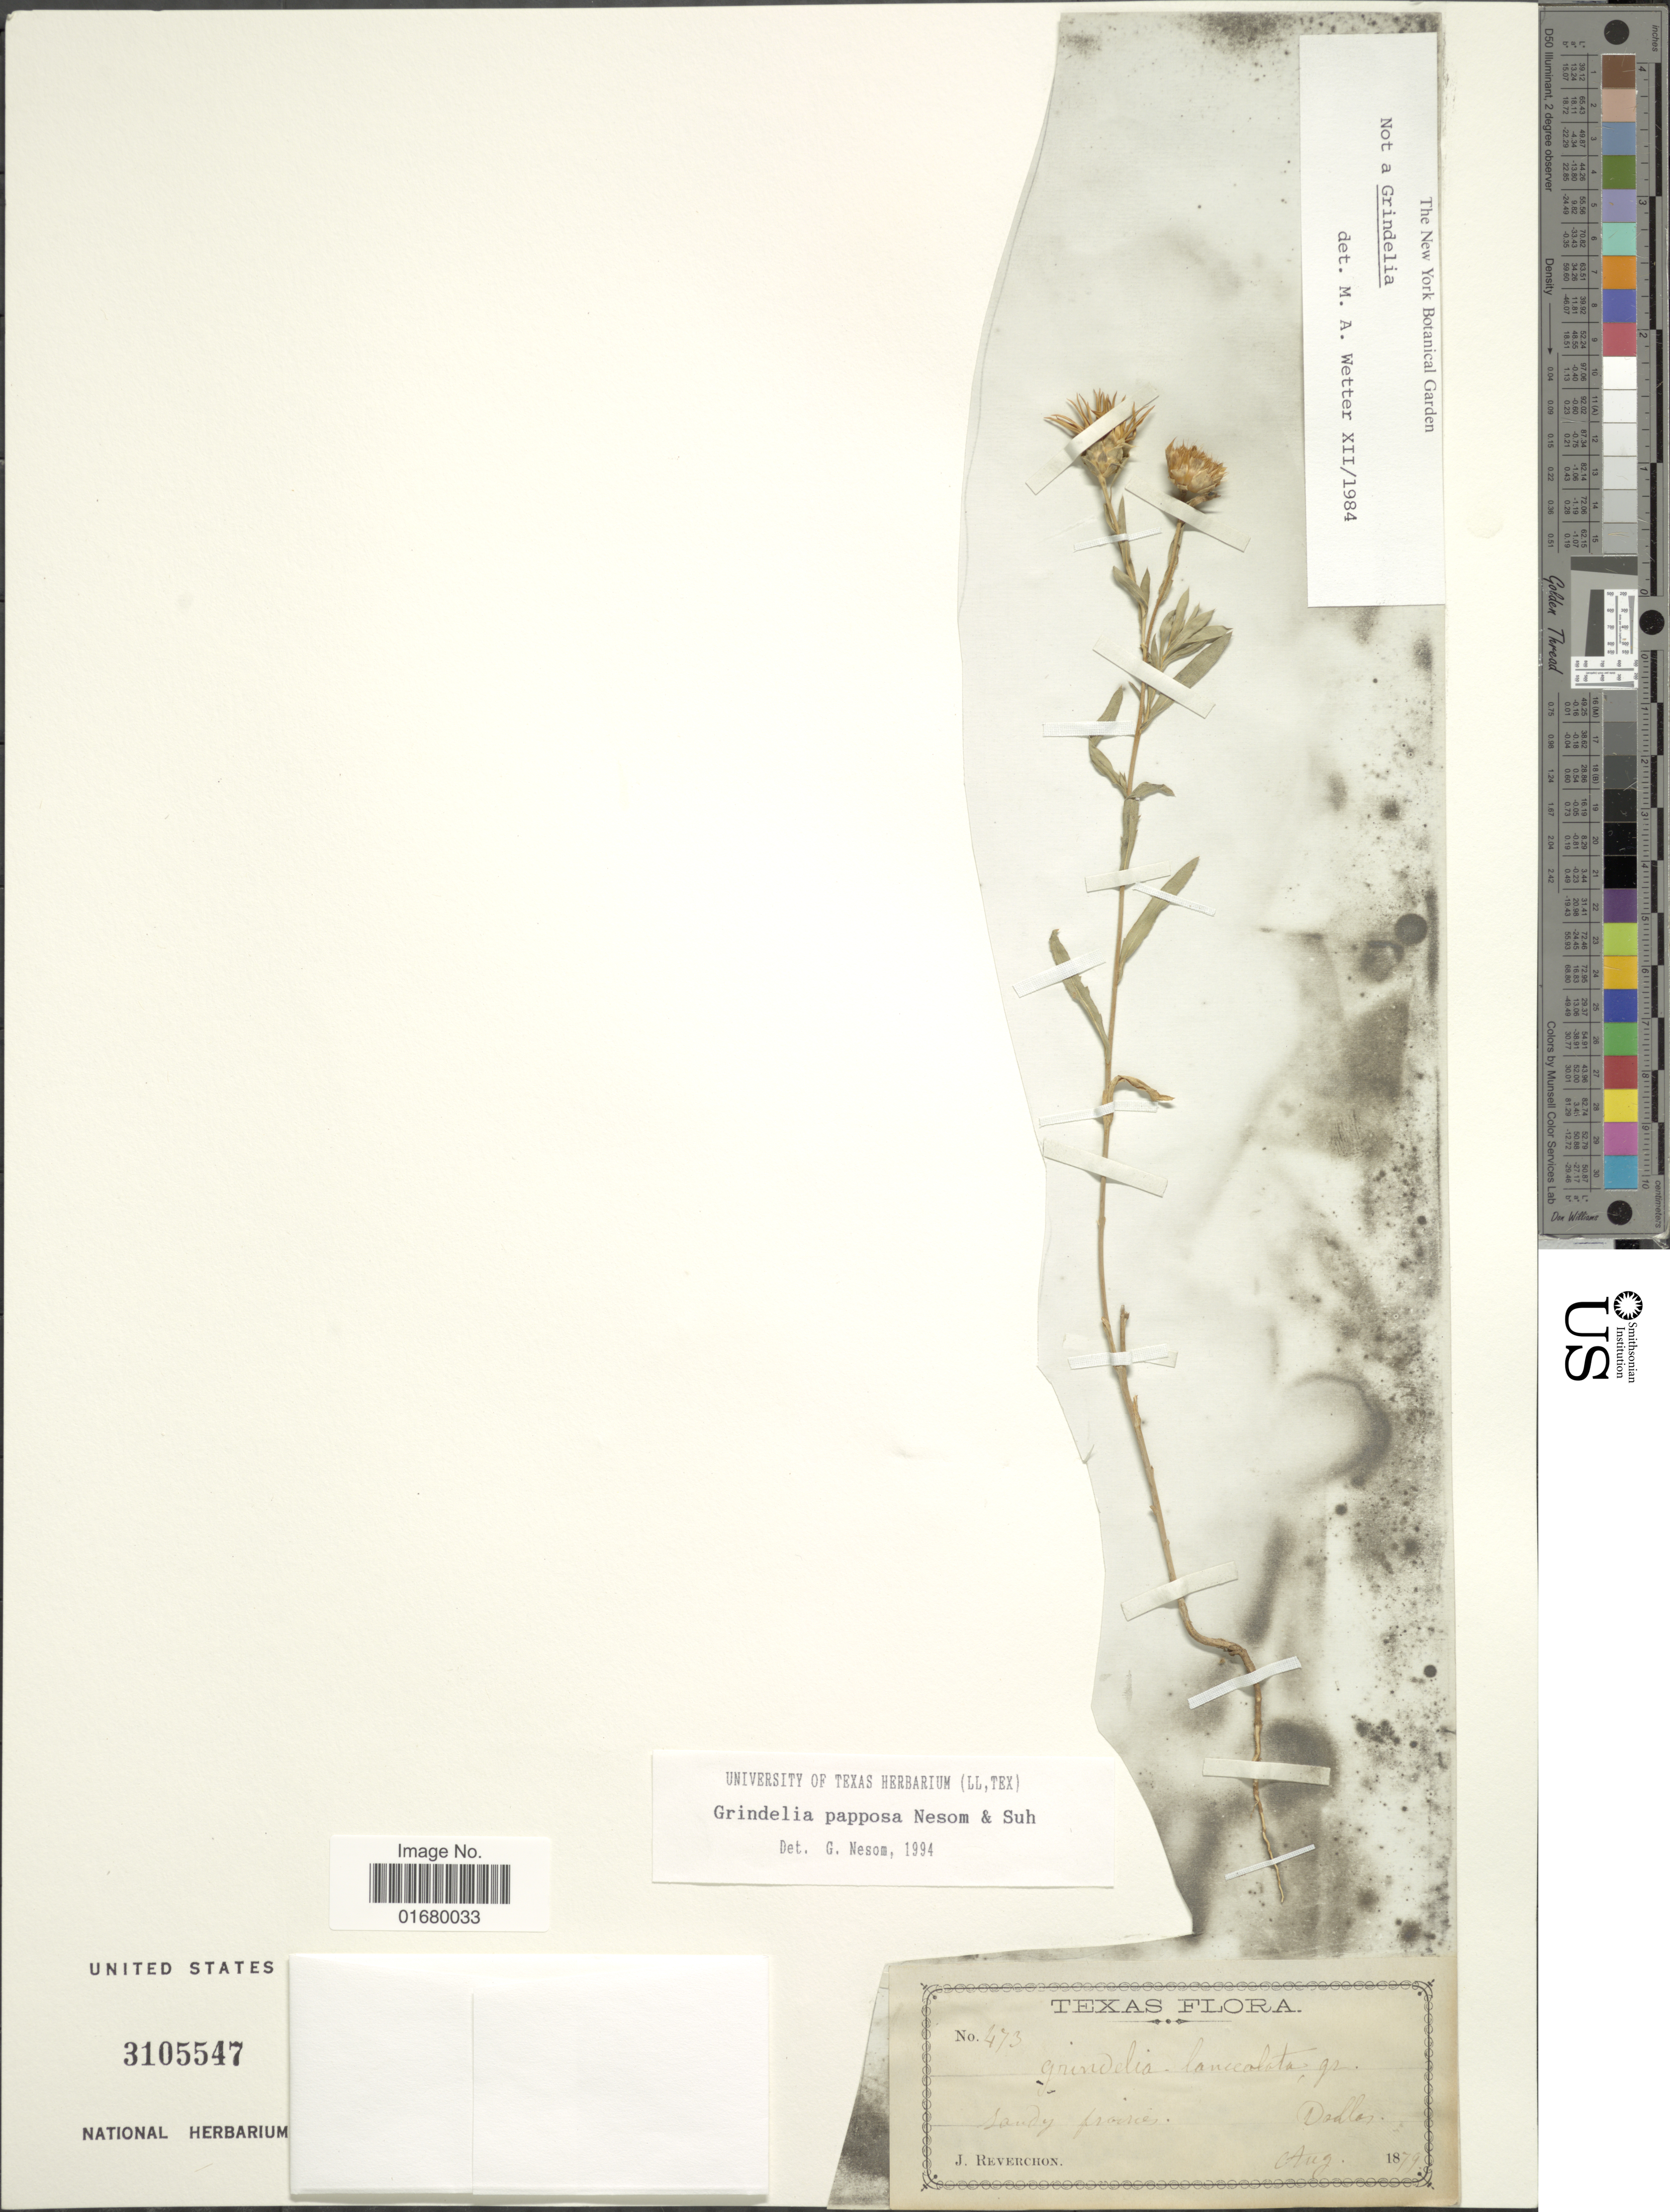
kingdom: Plantae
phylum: Tracheophyta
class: Magnoliopsida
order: Asterales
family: Asteraceae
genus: Grindelia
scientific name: Grindelia papposa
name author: G.L. Nesom & Suh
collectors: J. Reverchon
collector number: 473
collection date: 1879-08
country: United States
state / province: Texas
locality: Dallas.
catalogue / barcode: US 3105547